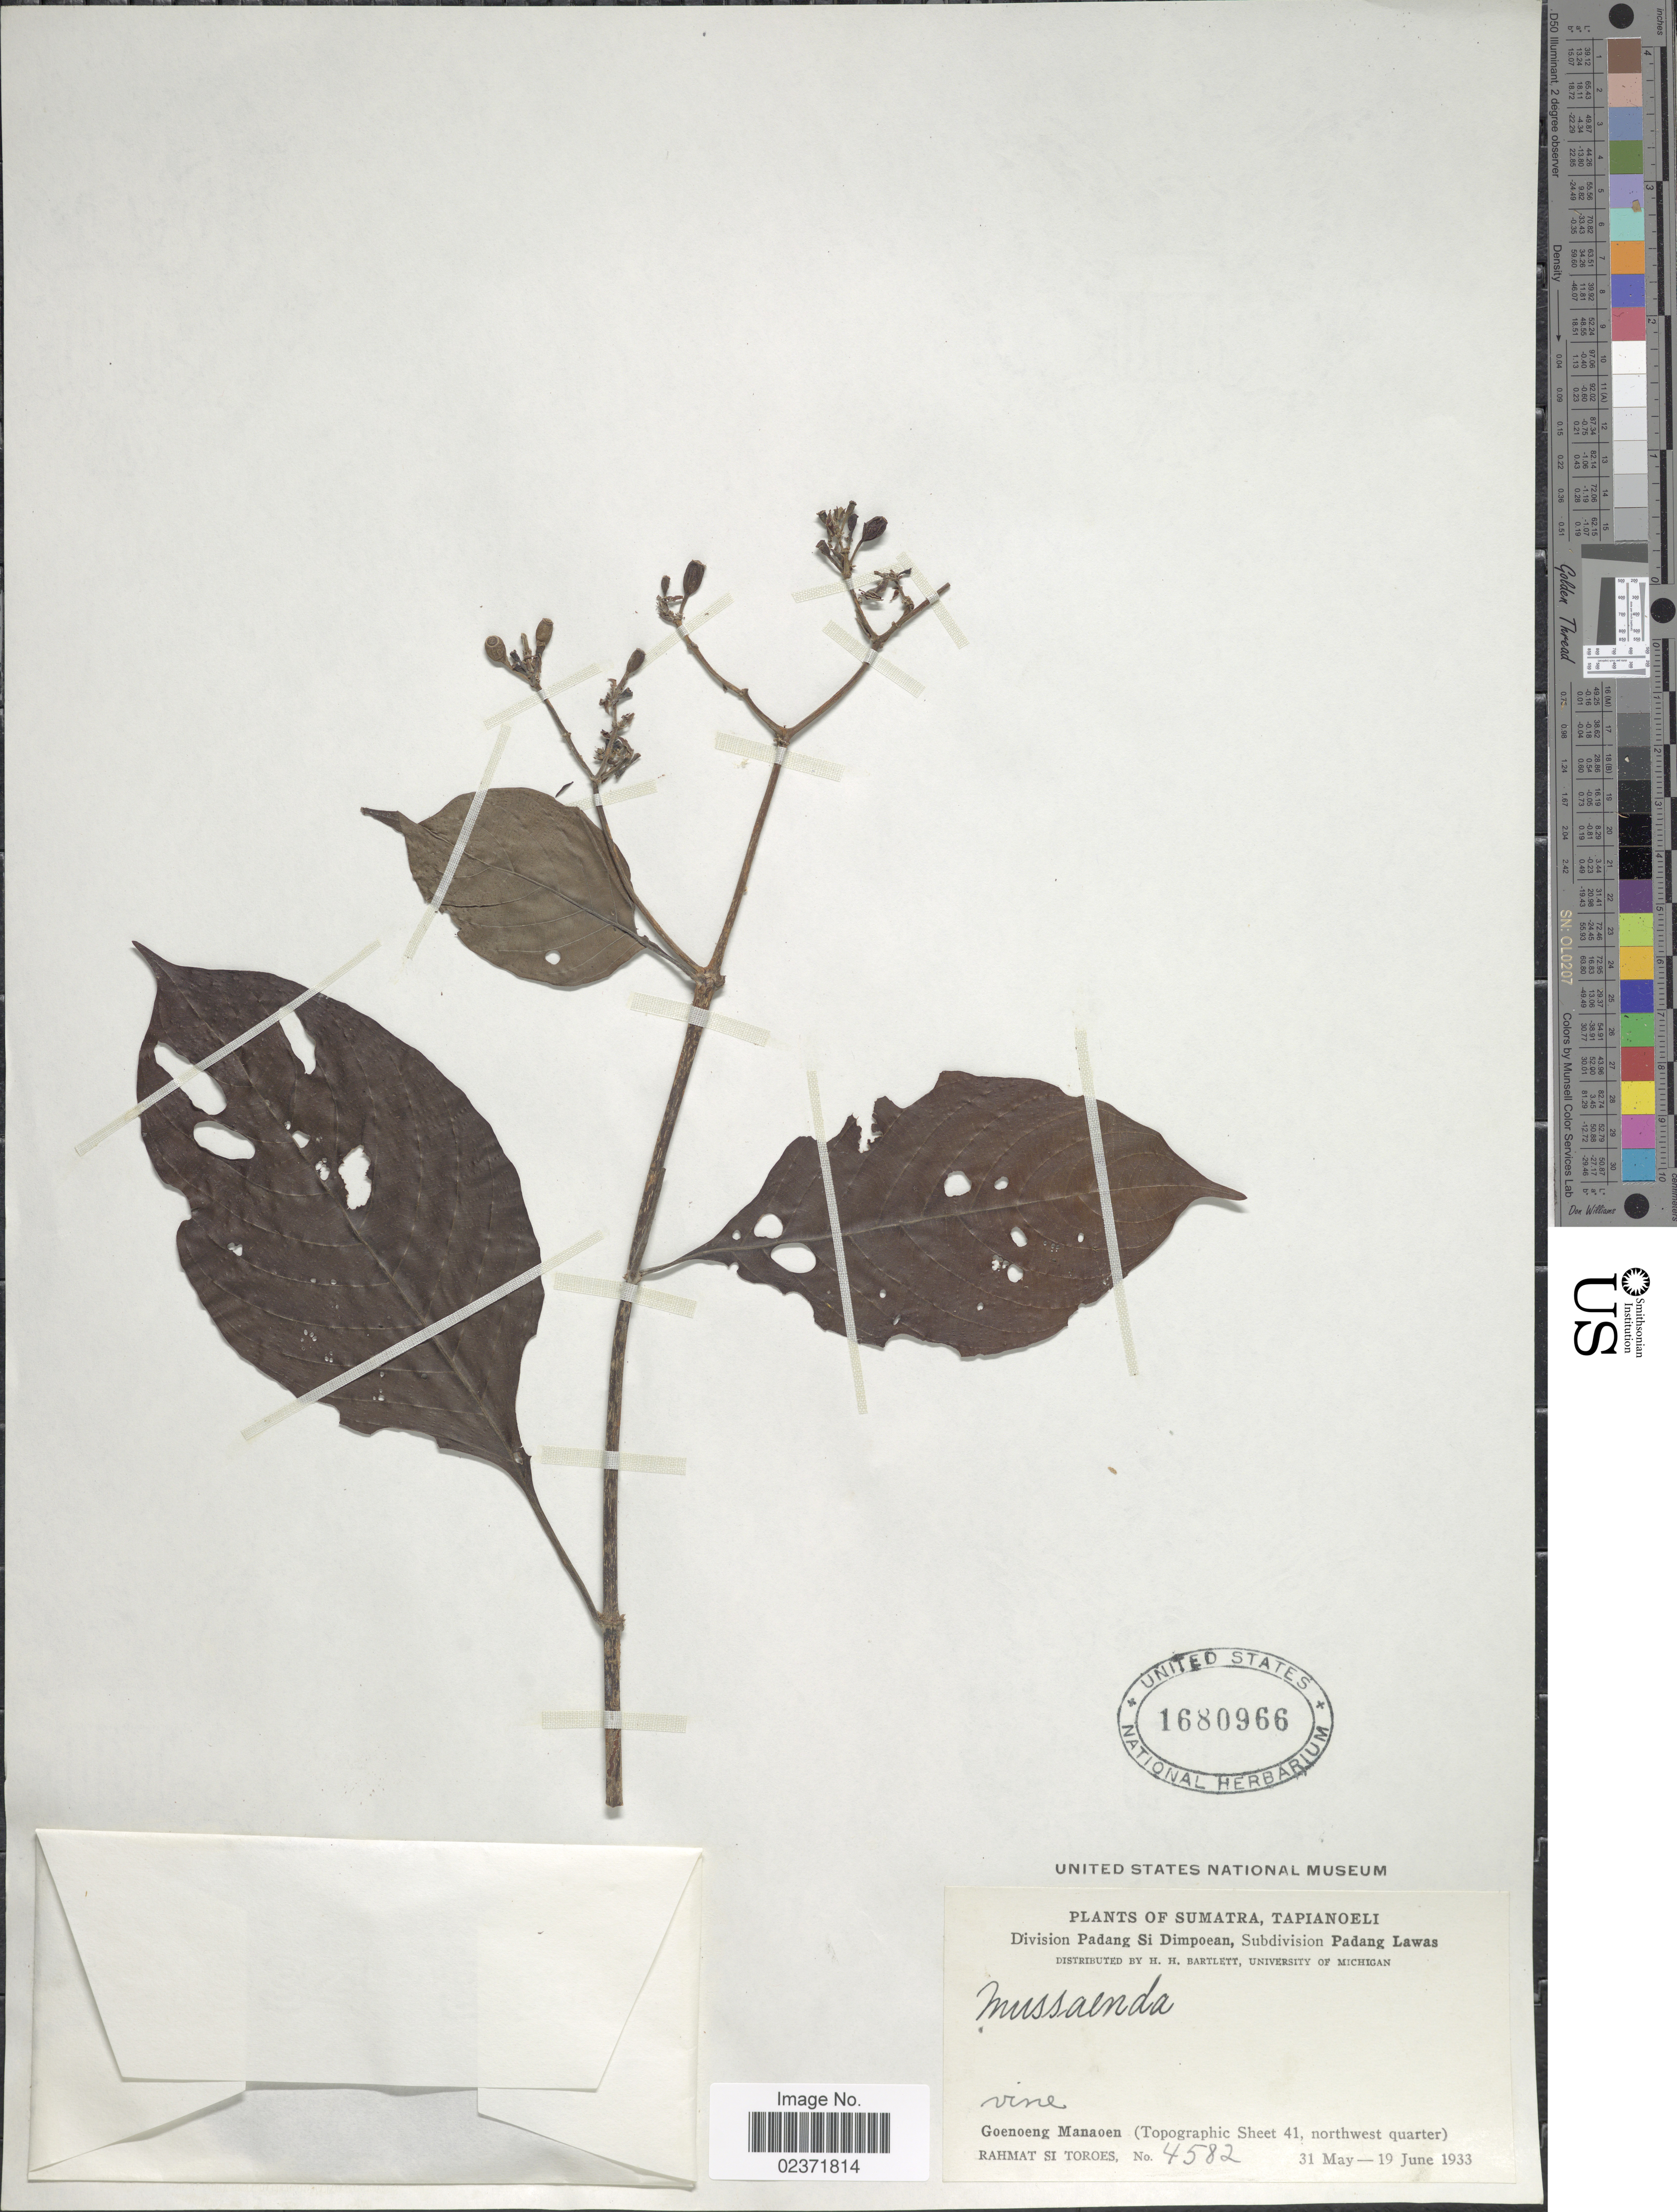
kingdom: Plantae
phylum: Tracheophyta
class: Magnoliopsida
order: Gentianales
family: Rubiaceae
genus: Mussaenda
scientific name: Mussaenda sp.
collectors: Rahmat Si Boeea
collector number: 4582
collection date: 1933-05-31/1933-06-19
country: Indonesia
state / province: Sumatra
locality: Tapianoeli, Division Padang Si Dimpoean, Subdivision Padang Lawas, Goenoeng Manaoen (Topographic Sheet 41, northwest quarter)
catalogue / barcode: US 1680966